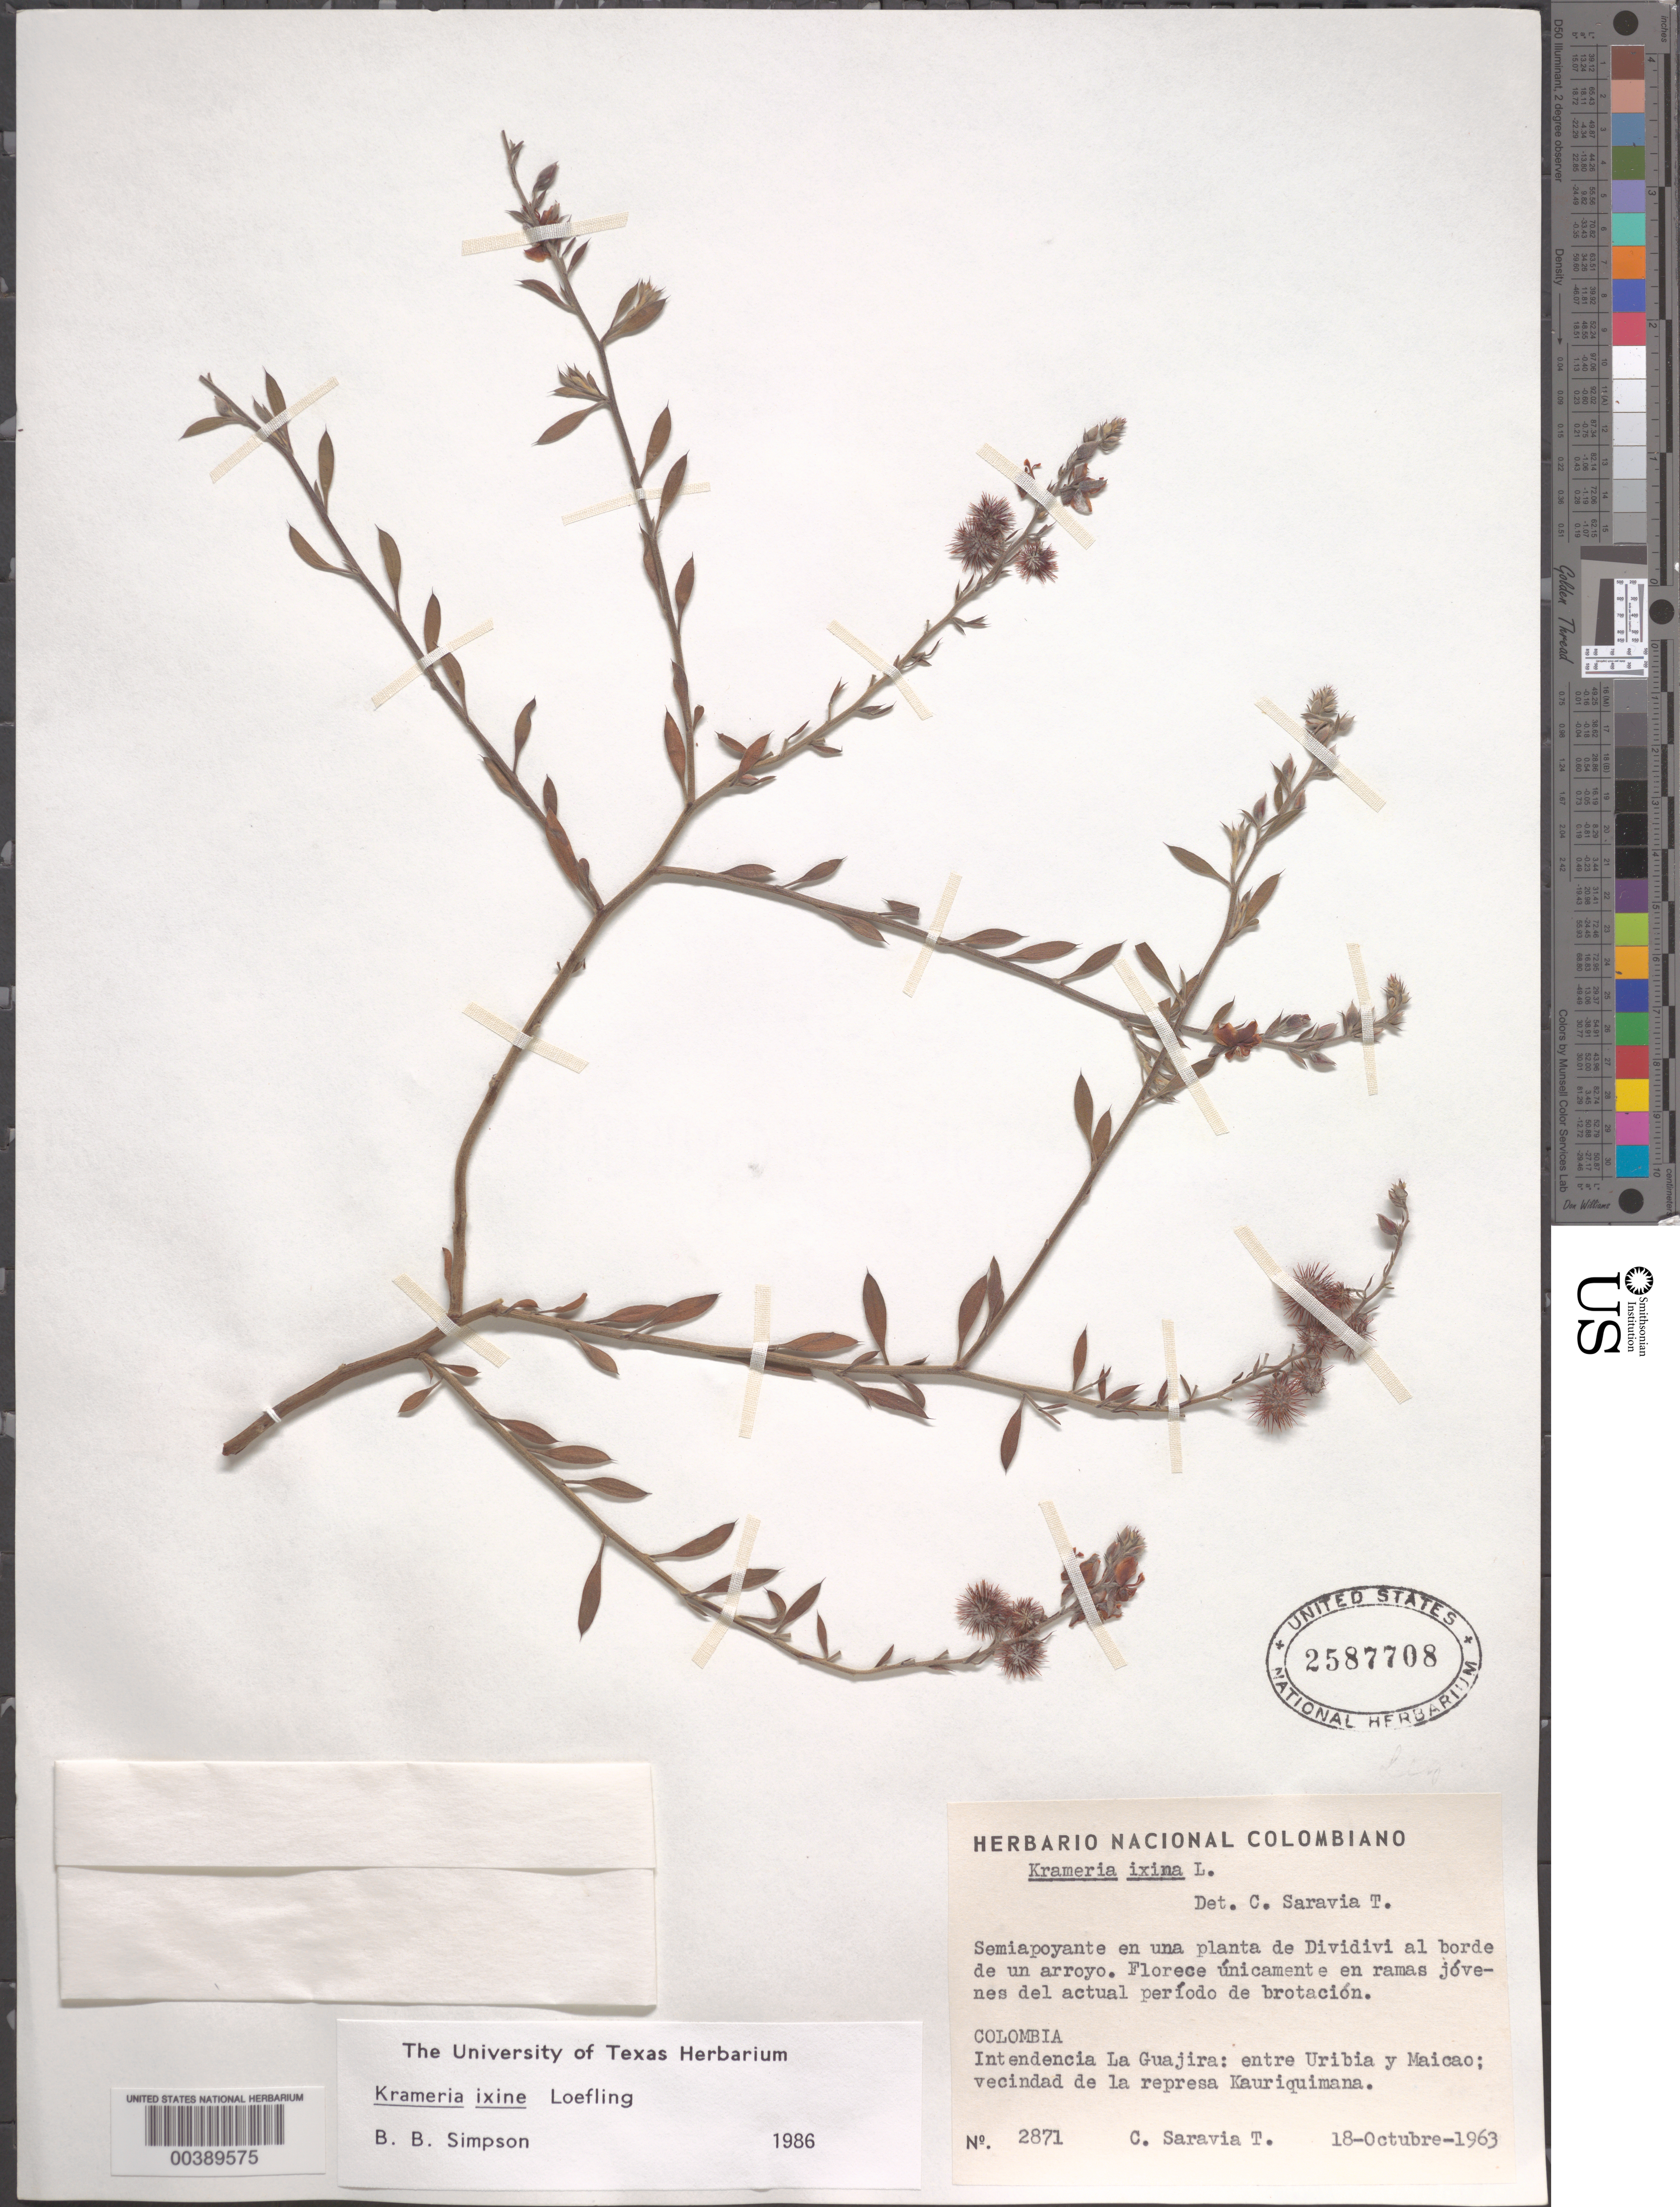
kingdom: Plantae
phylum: Tracheophyta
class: Magnoliopsida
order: Zygophyllales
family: Krameriaceae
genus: Krameria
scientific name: Krameria ixine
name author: L.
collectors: C. Saravia T.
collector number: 2871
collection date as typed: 18 Oct 1963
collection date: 1963-10-18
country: Colombia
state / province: La Guajira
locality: Entre Uribia y Maicao; Vecindad de la Represa Kauriquimana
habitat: Dividivi al borde de un arroyo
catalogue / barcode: US 2587708